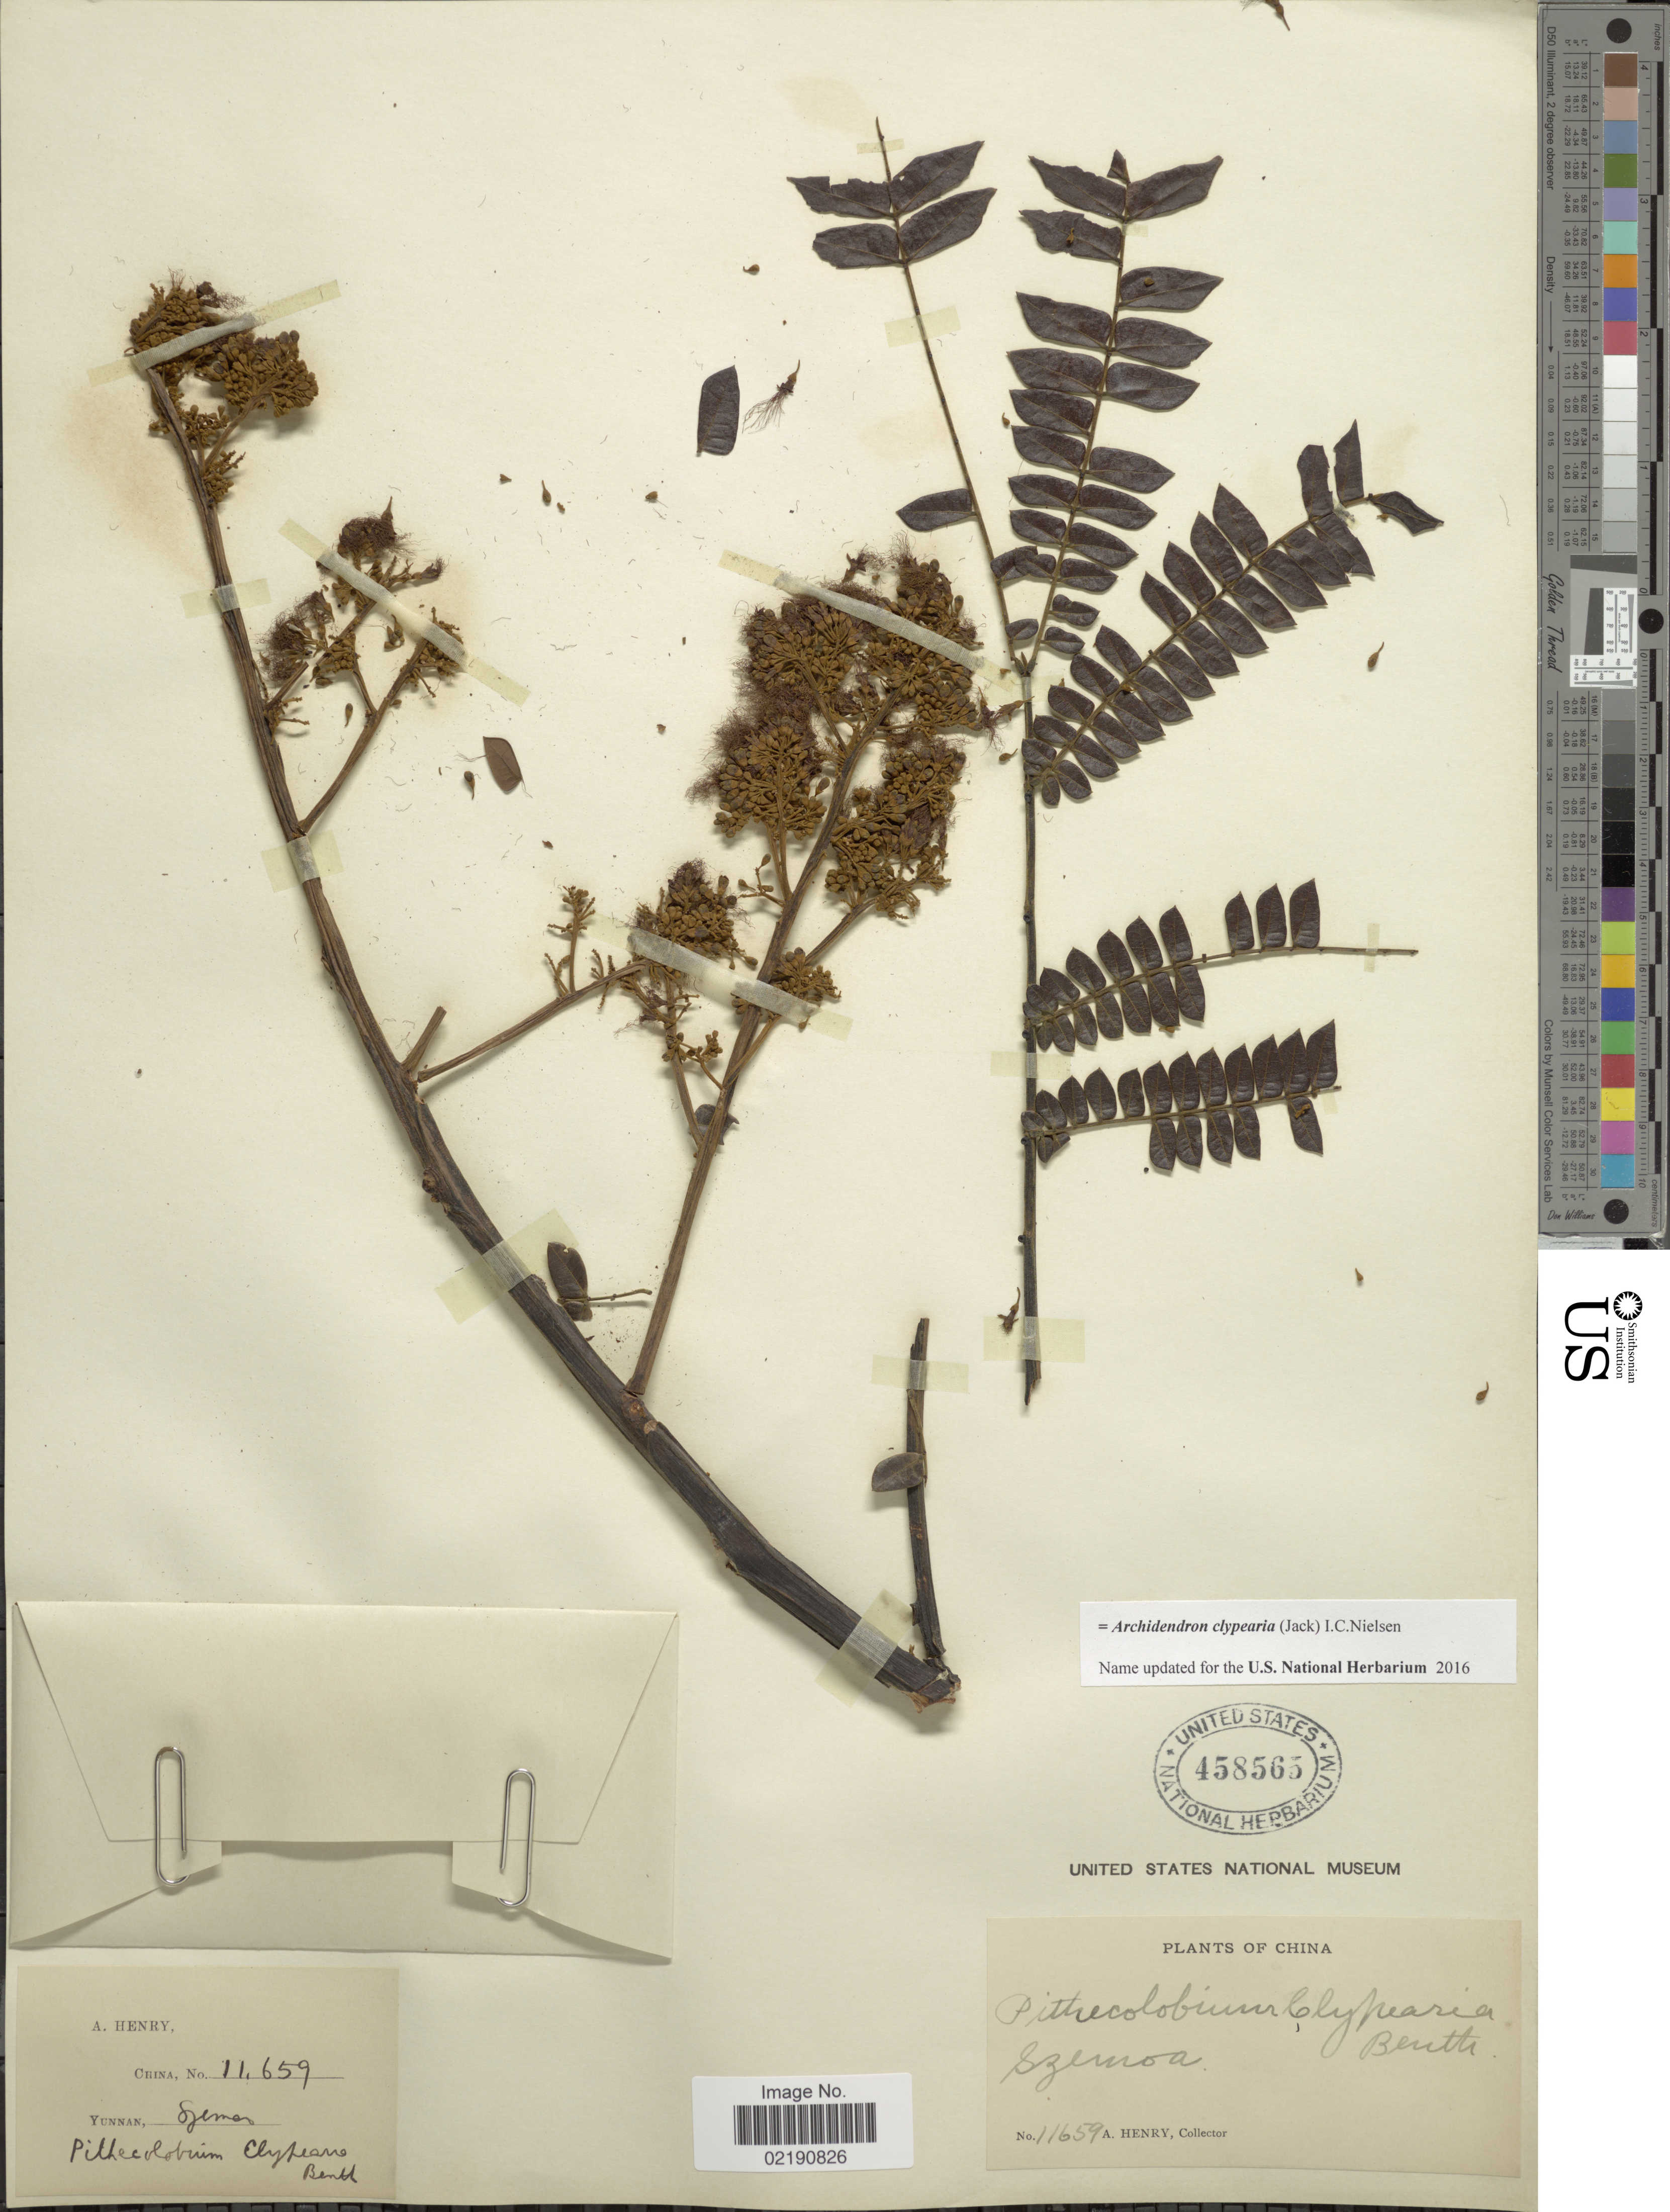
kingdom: Plantae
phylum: Tracheophyta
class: Magnoliopsida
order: Fabales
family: Fabaceae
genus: Archidendron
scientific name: Archidendron clypearia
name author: (Jack) I.C. Nielsen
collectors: A. Henry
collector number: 11659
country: China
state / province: Yunnan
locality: Szemoa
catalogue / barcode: US 458565